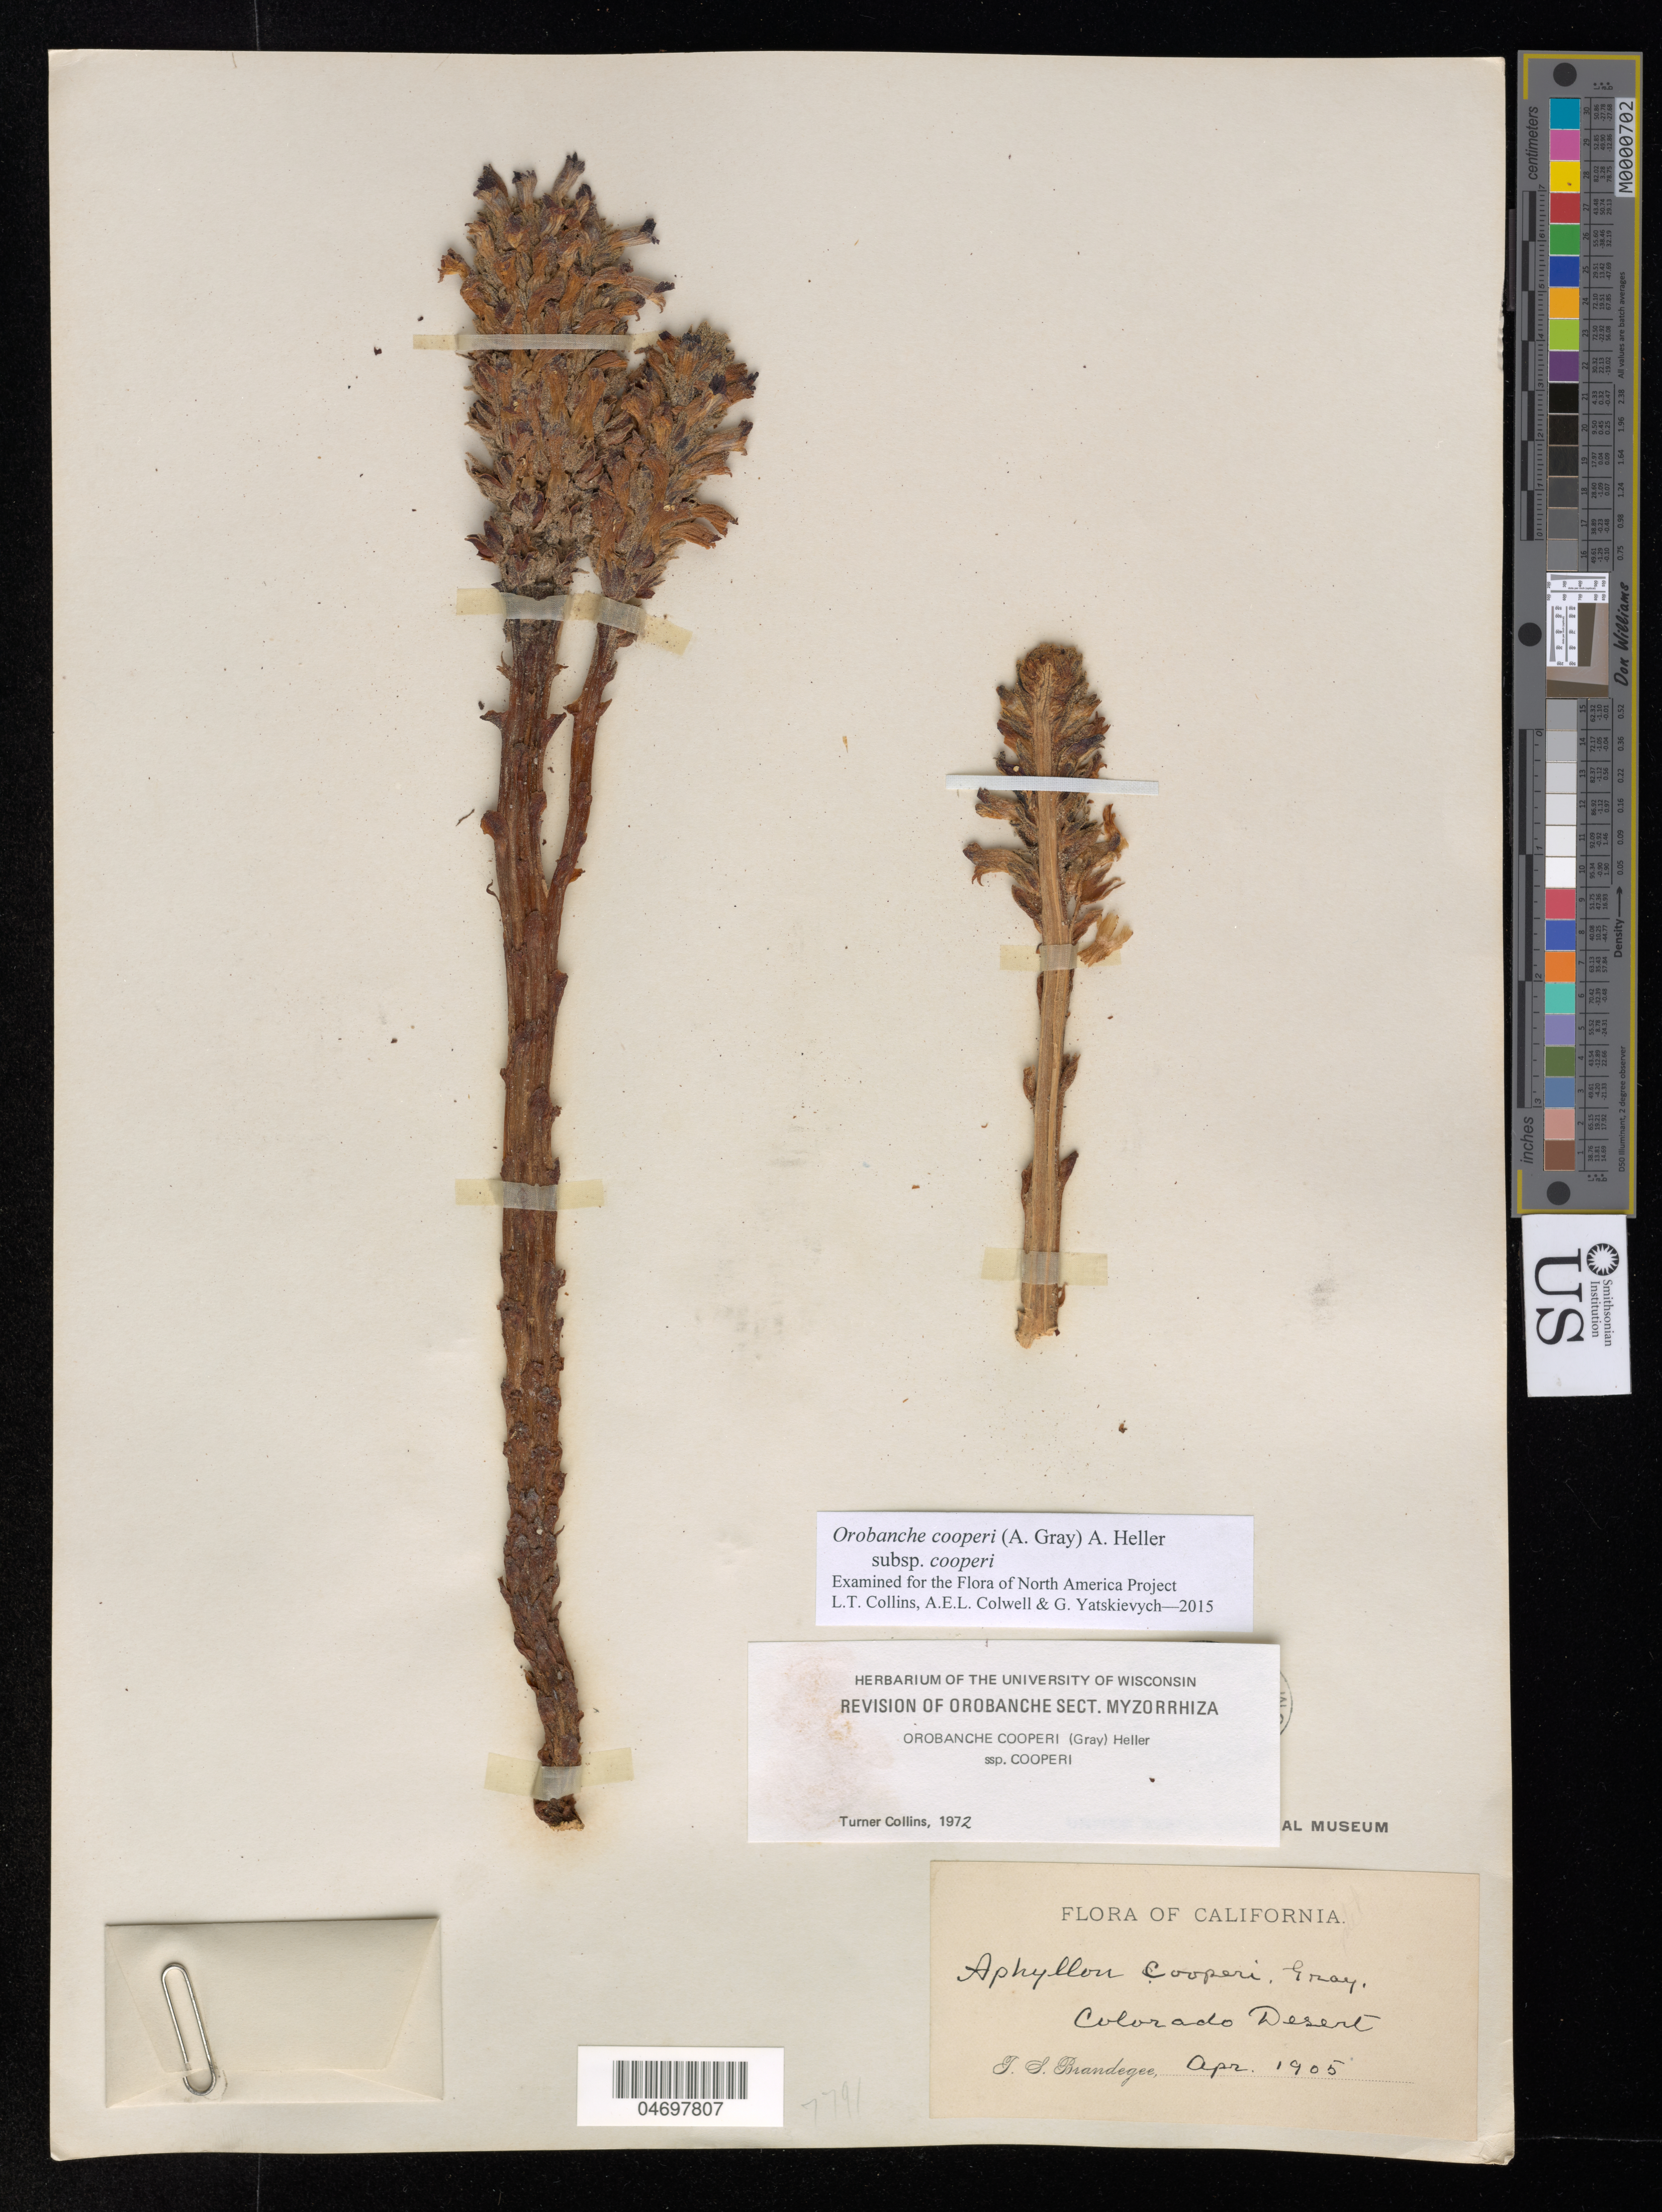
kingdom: Plantae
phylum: Tracheophyta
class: Magnoliopsida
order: Lamiales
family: Orobanchaceae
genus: Orobanche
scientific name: Orobanche cooperi subsp. cooperi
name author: (A. Gray) Heller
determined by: Collins, L. T.; Colwell, A. E.; Yatskievych, G. A.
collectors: J. S. Brandegee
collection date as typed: Apr 1905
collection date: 1905-04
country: United States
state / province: California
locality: Colorado Desert.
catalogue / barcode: US 735697